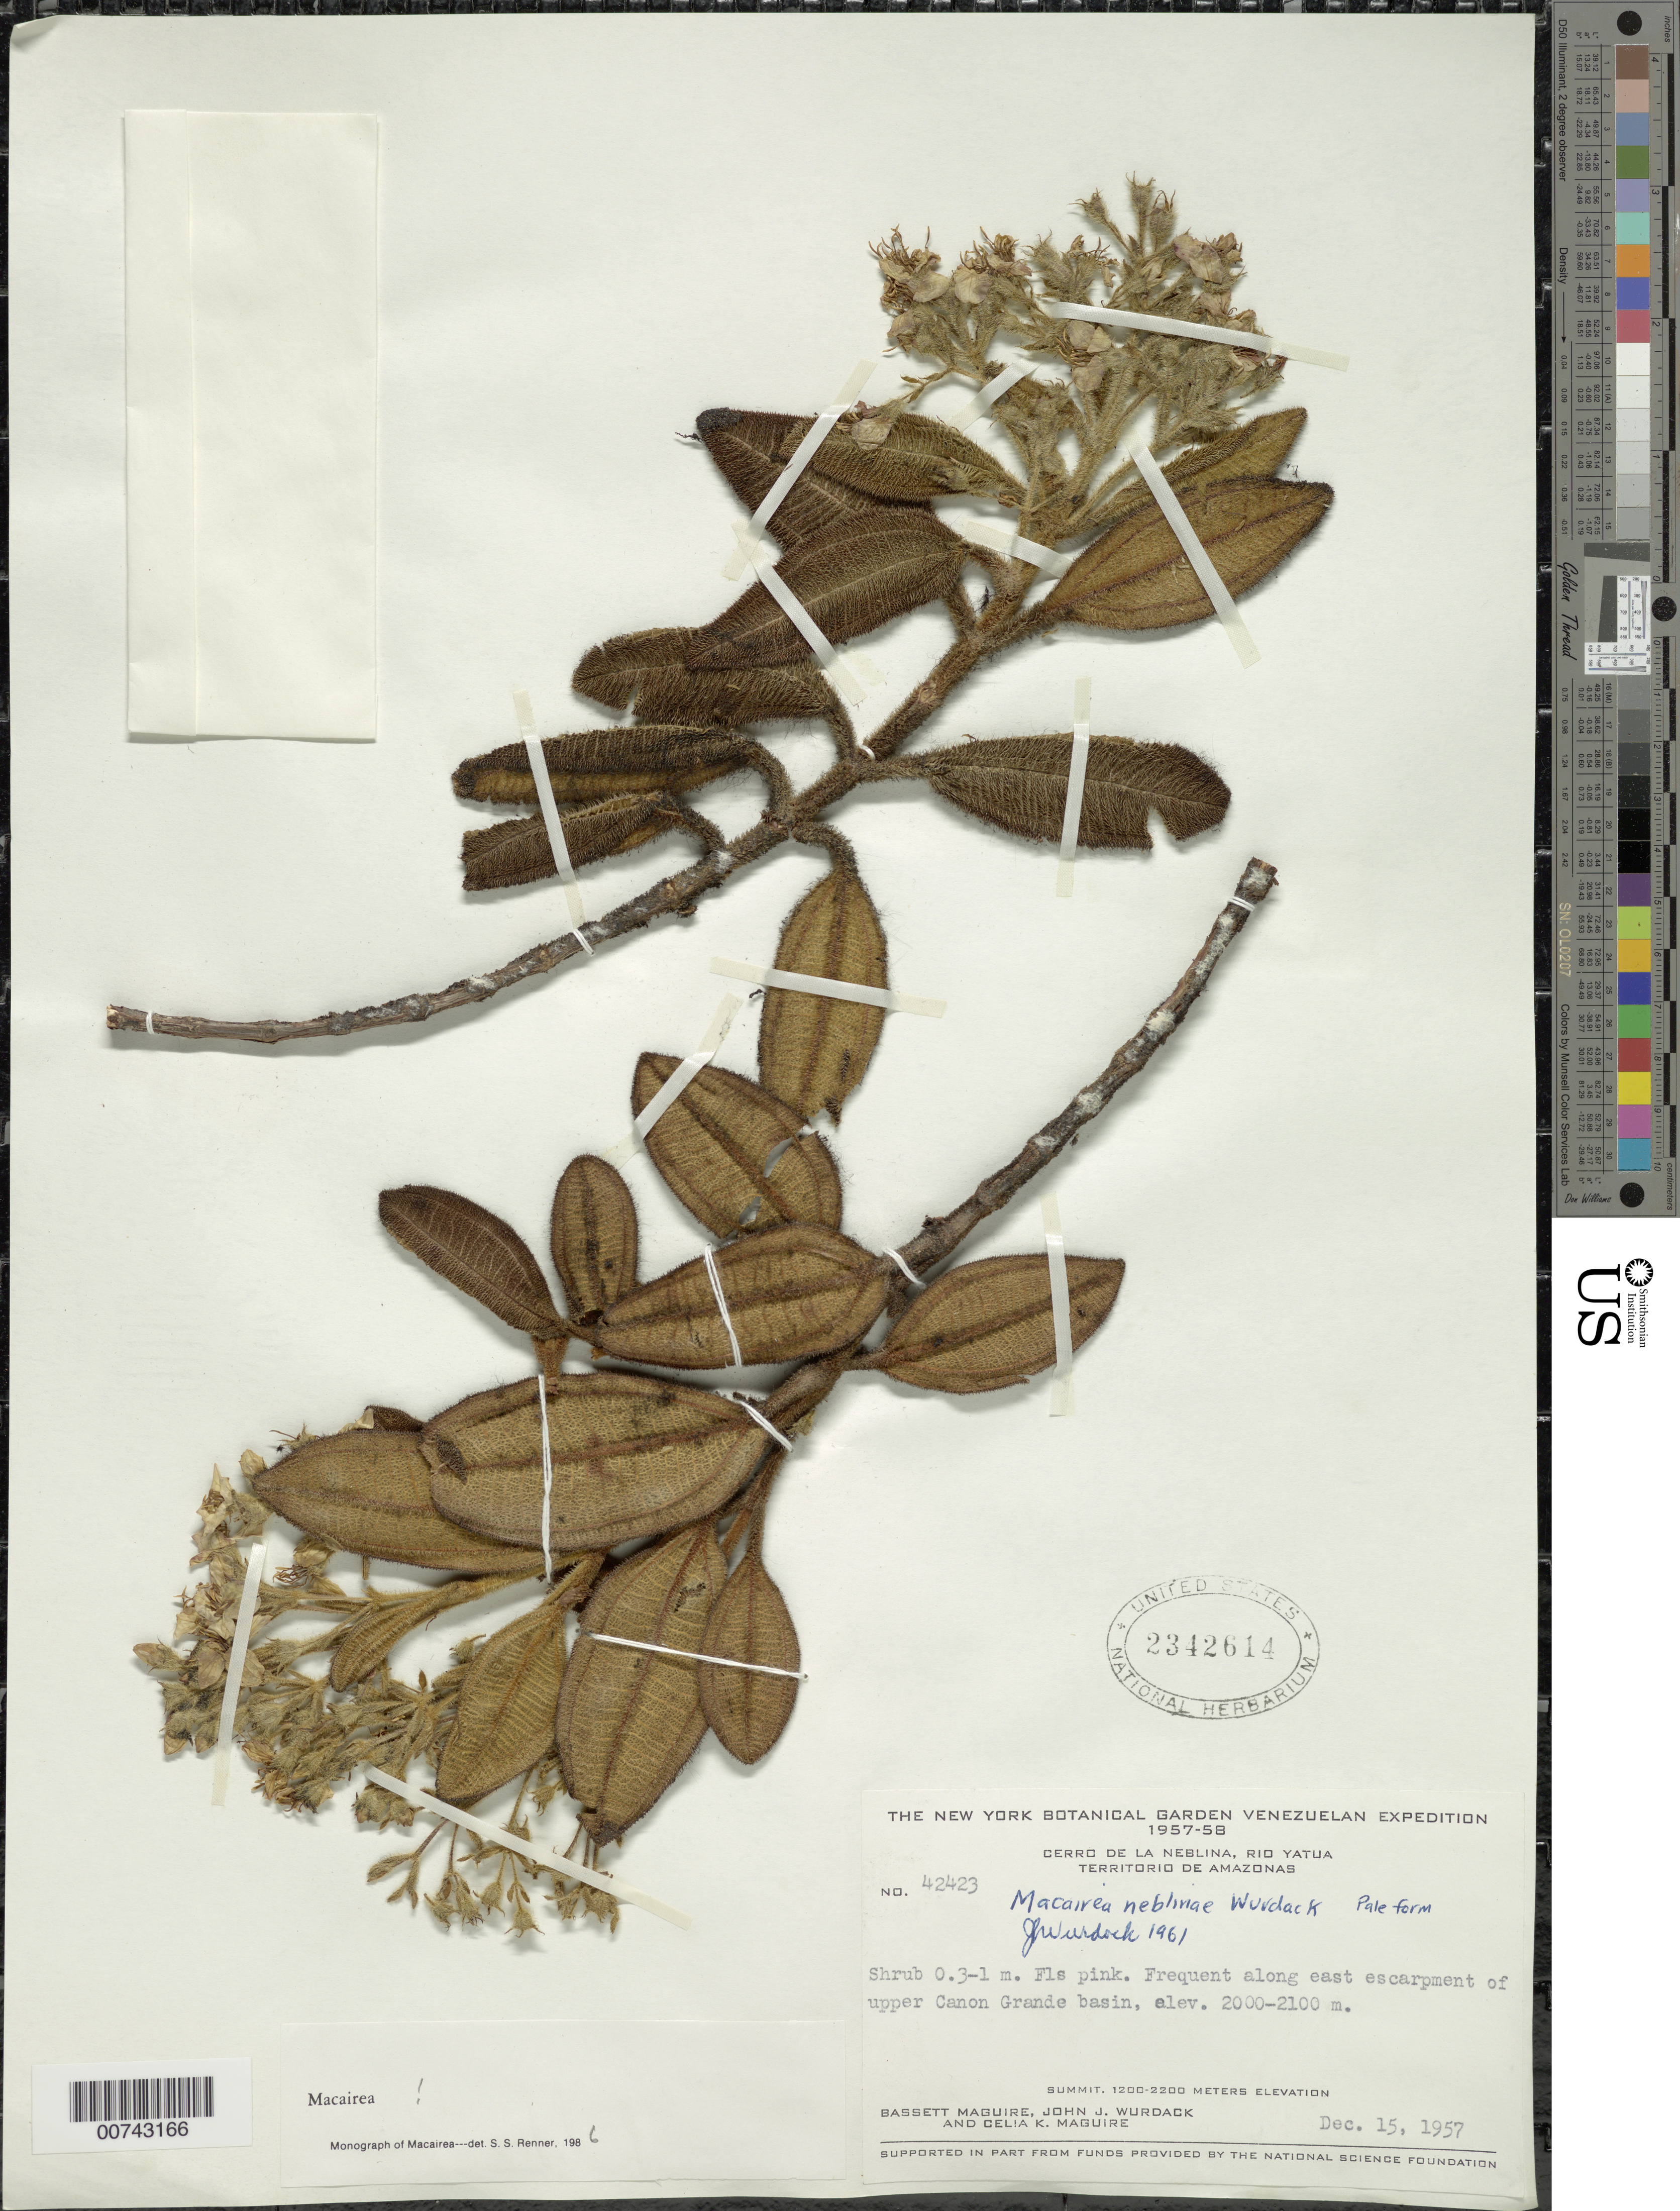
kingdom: Plantae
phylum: Tracheophyta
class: Magnoliopsida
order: Myrtales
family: Melastomataceae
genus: Macairea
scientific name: Macairea neblinae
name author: Wurdack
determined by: Wurdack, John J., (US), US (UNITED STATES)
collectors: B. Maguire, J. J. Wurdack & C. K. Maguire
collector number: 42423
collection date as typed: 15-Dec-57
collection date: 1957-12-15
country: Venezuela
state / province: Amazonas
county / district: Río Negro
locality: Cerro de la Neblina, Río Yatua, Caño Grande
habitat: Upper Cañon Grande basin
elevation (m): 2000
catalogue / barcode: US 2342614